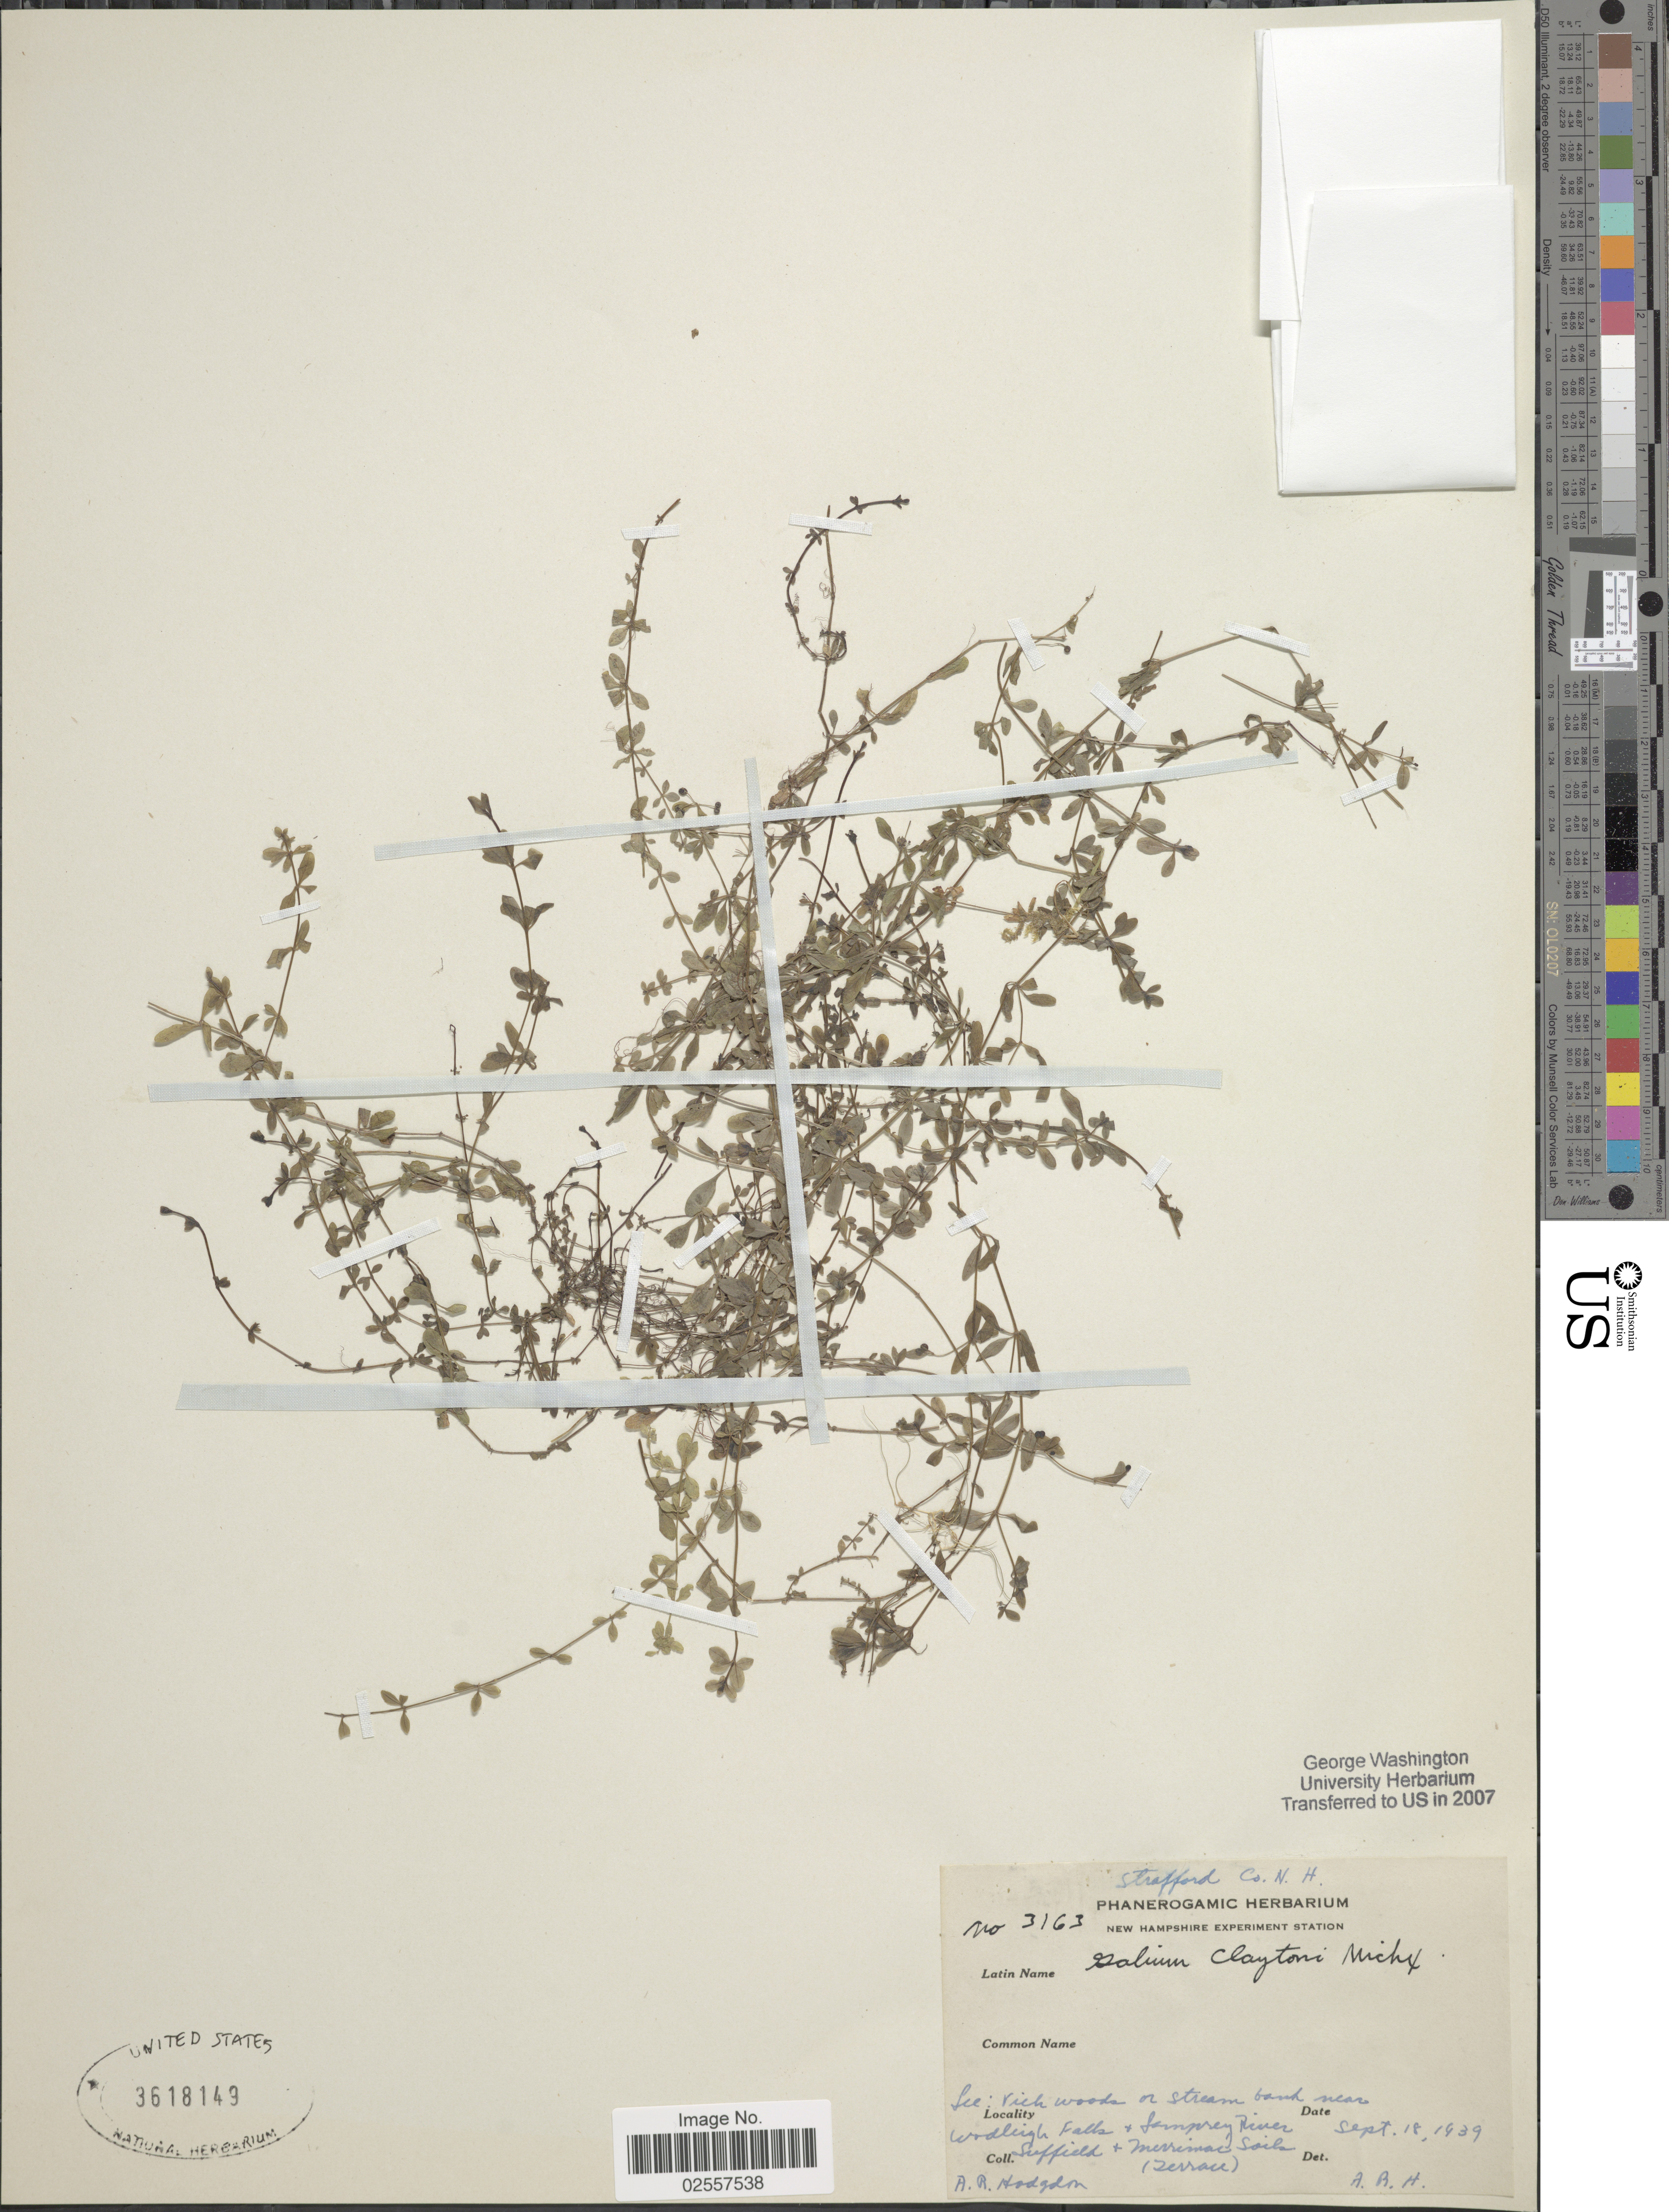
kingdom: Plantae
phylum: Tracheophyta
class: Magnoliopsida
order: Gentianales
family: Rubiaceae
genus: Galium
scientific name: Galium claytoni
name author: Michx.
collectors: A. R. Hodgdon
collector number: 3163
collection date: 1939-09-18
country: United States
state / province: New Hampshire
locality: Strafford Co., Lee: rich woods or stream bank near Woodleigh Falls + Lamprey River,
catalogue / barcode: US 3618149